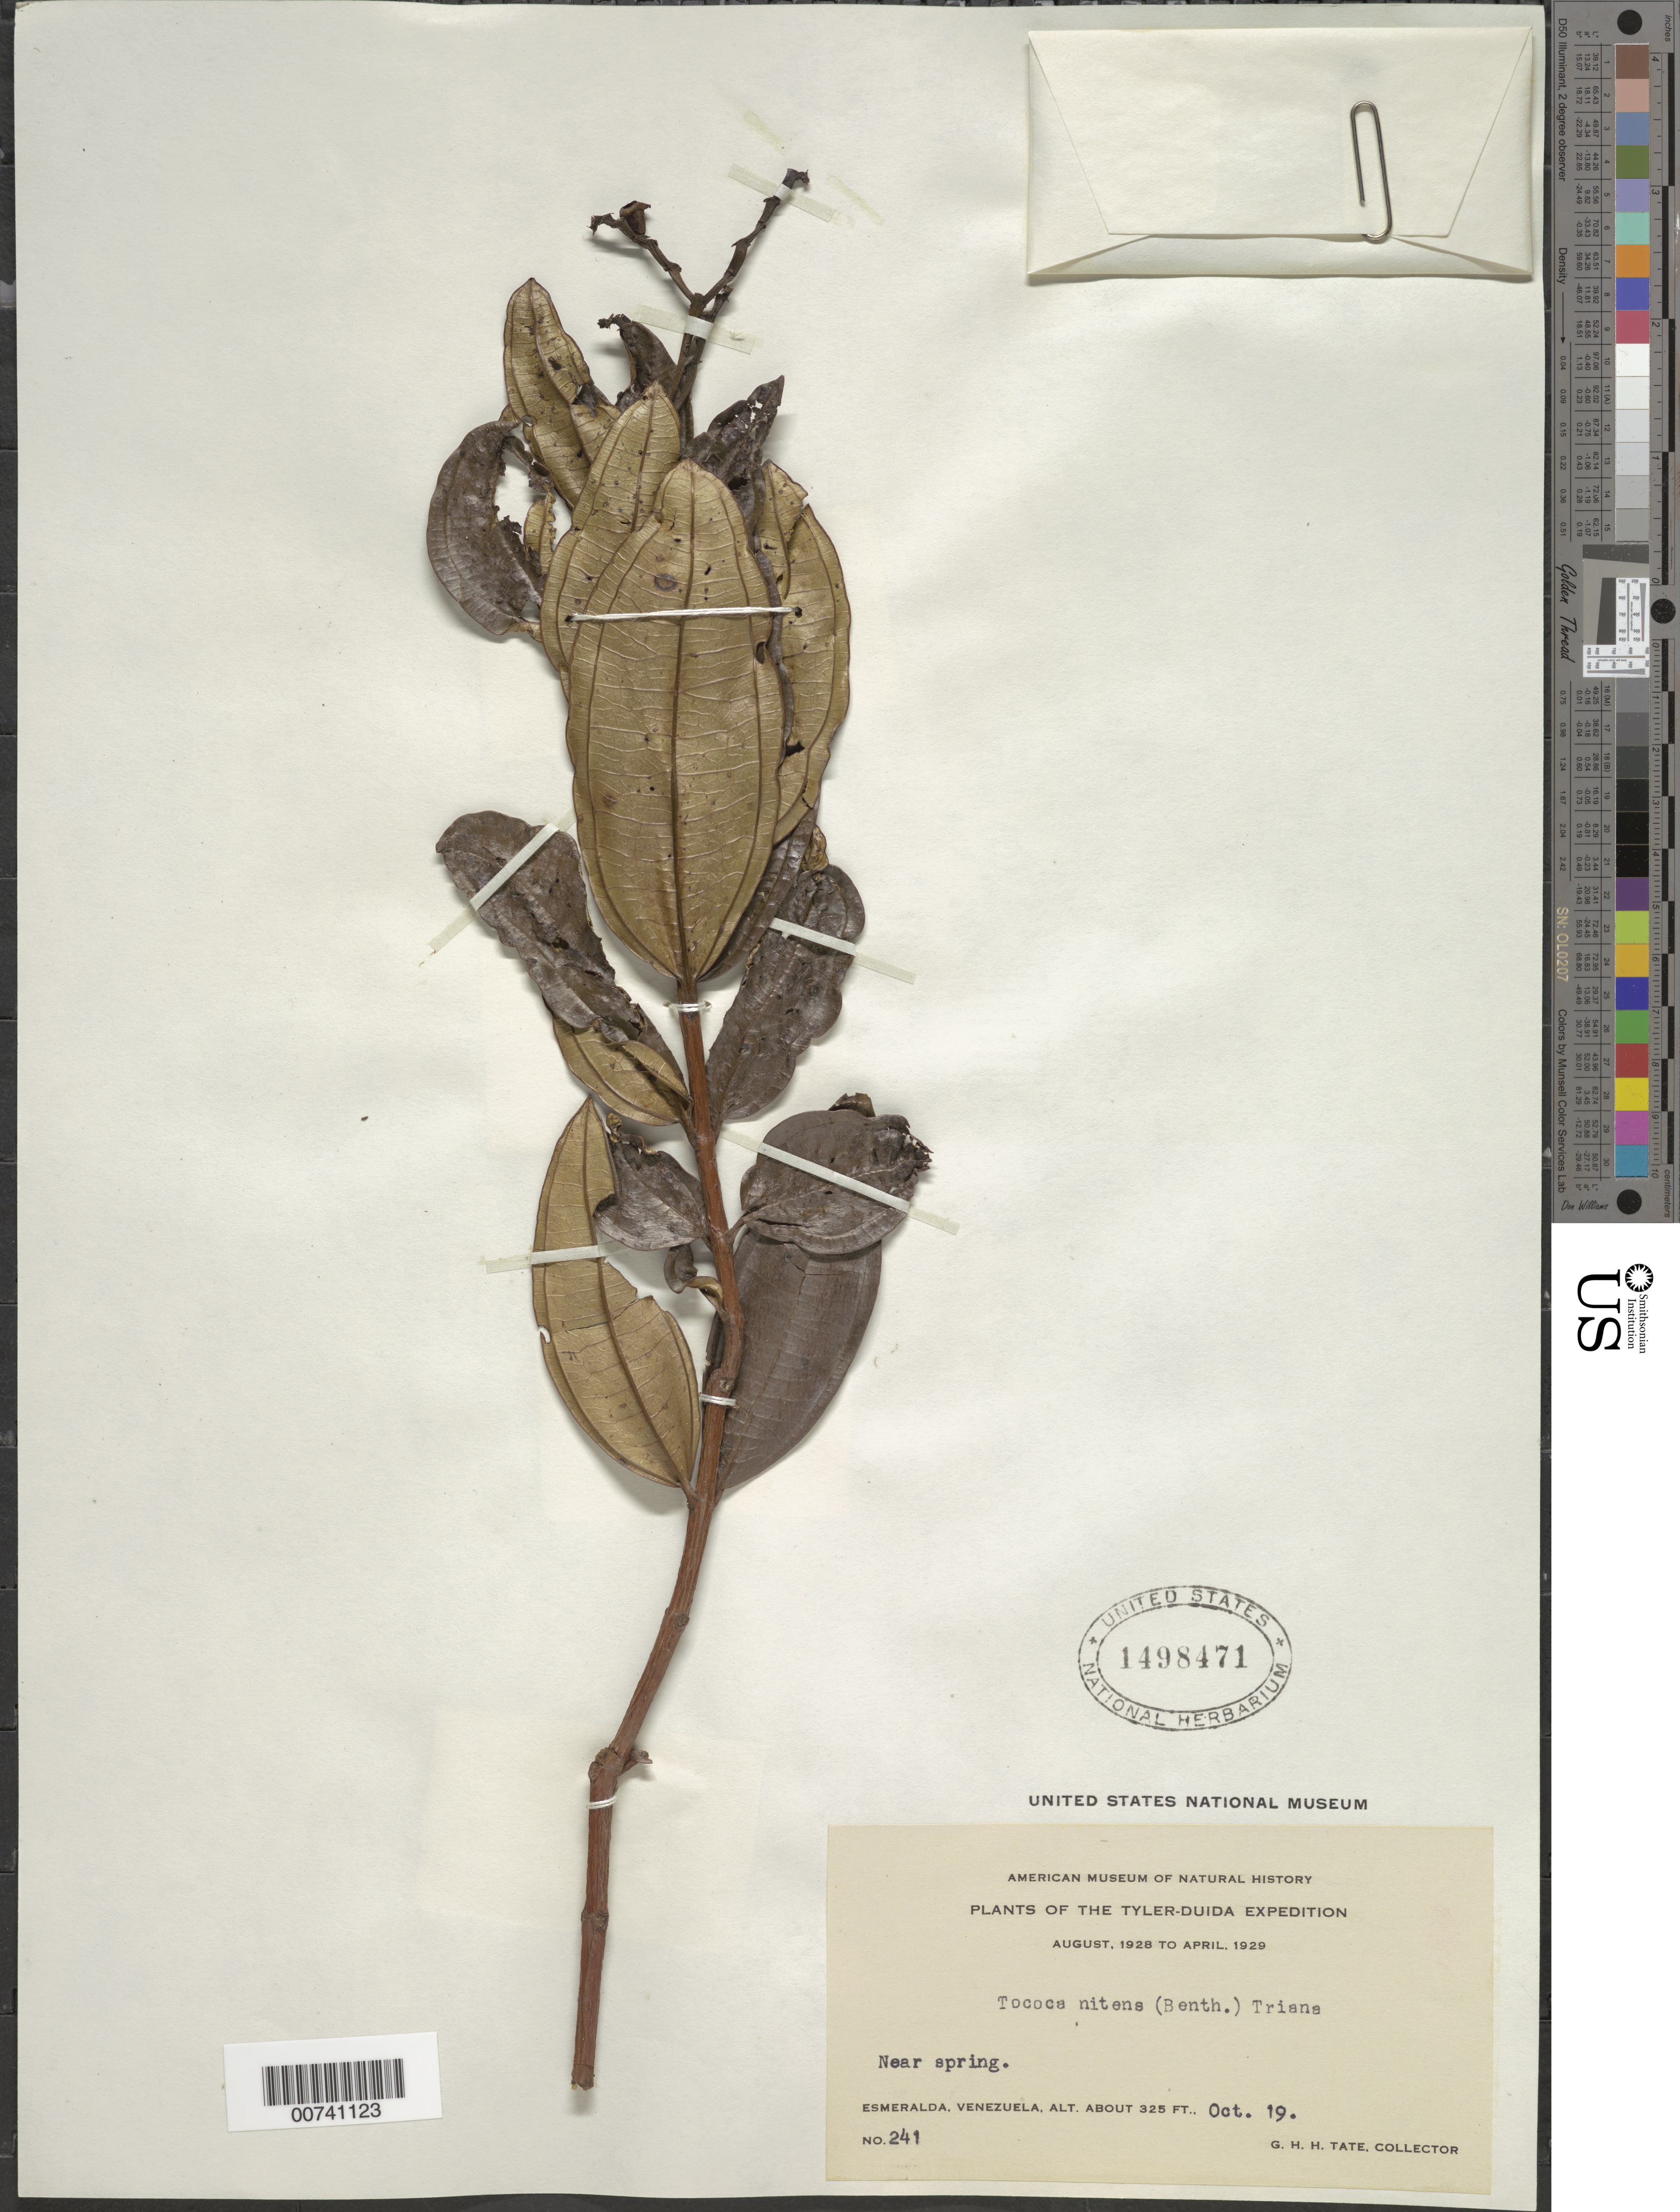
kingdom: Plantae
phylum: Tracheophyta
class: Magnoliopsida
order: Myrtales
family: Melastomataceae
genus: Tococa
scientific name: Tococa nitens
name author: (Benth.) Triana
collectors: G. H. H.Tate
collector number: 241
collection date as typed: Aug-28 to Apr-29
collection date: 1928-08/1929-04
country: Venezuela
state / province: Amazonas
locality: Esmeralda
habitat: Near spring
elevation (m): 99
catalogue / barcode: US 1498471